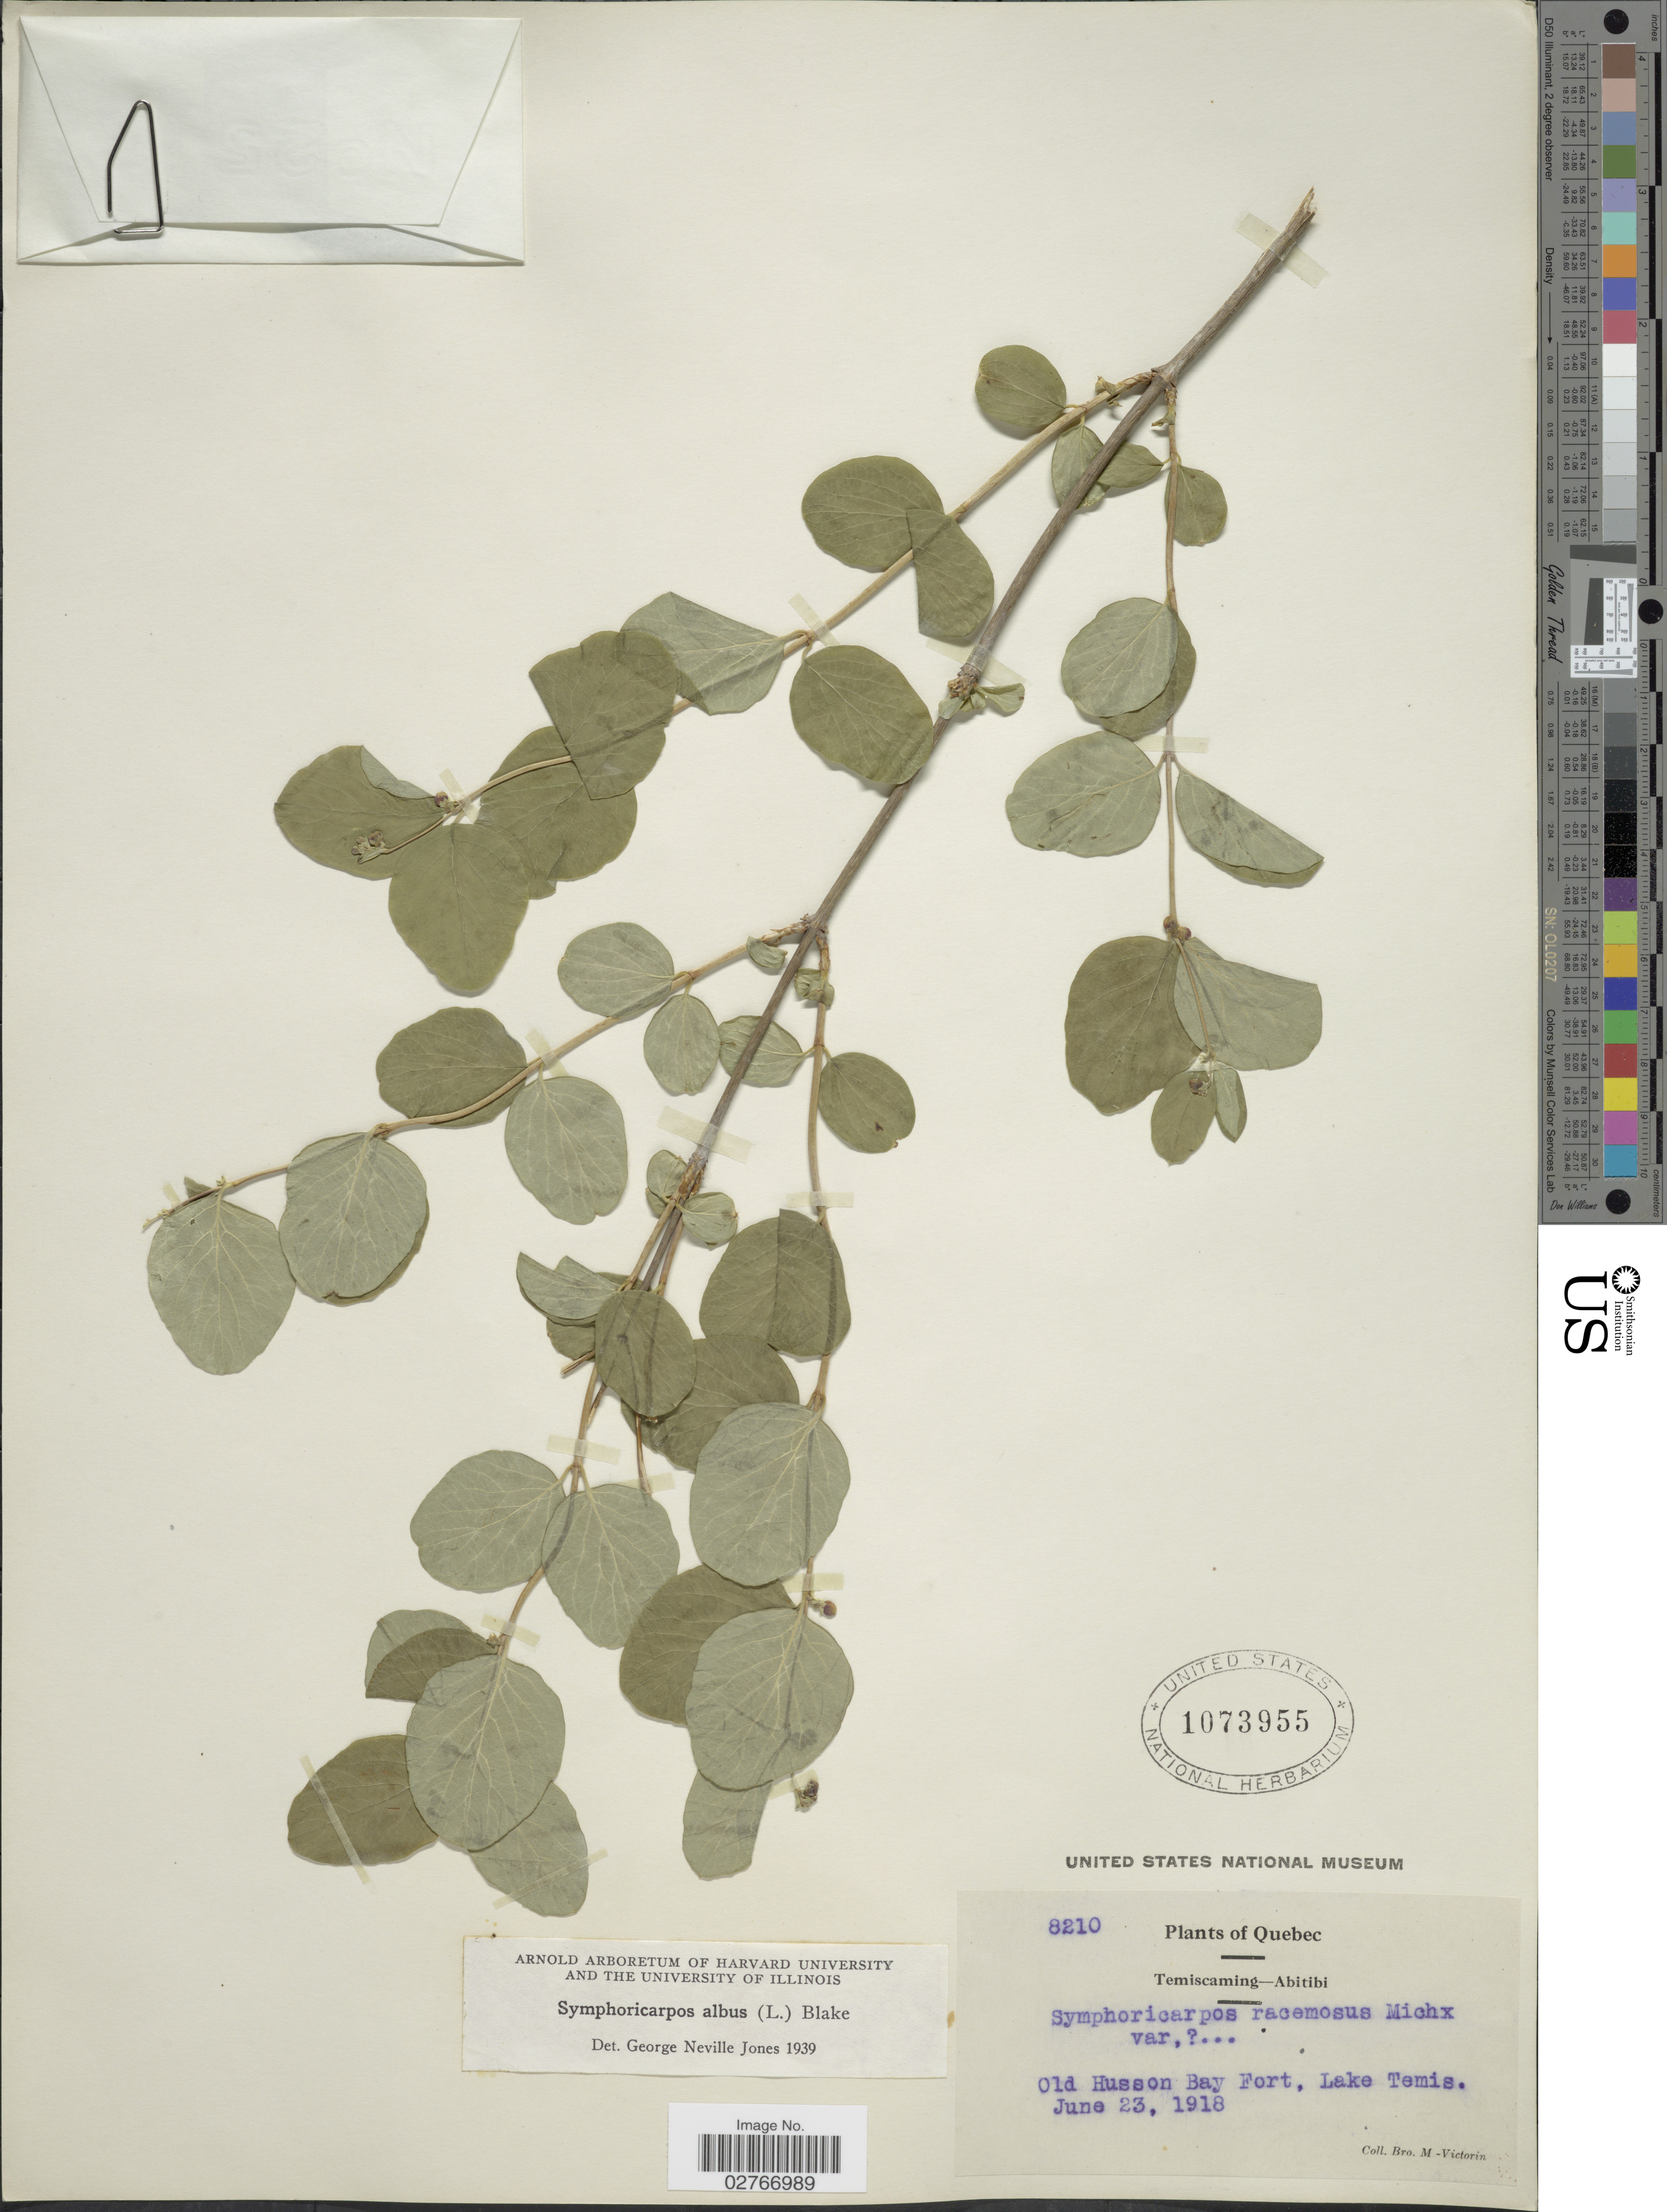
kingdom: Plantae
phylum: Tracheophyta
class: Magnoliopsida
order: Dipsacales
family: Caprifoliaceae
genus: Symphoricarpos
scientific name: Symphoricarpos albus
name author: (L.) S.F. Blake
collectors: Fr. Marie-Victorin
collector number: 8210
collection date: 1918-06-23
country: Canada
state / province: Quebec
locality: Temiscaming-Abitibi. Old Husson Bay Fort, Lake Temis.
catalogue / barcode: US 1073955